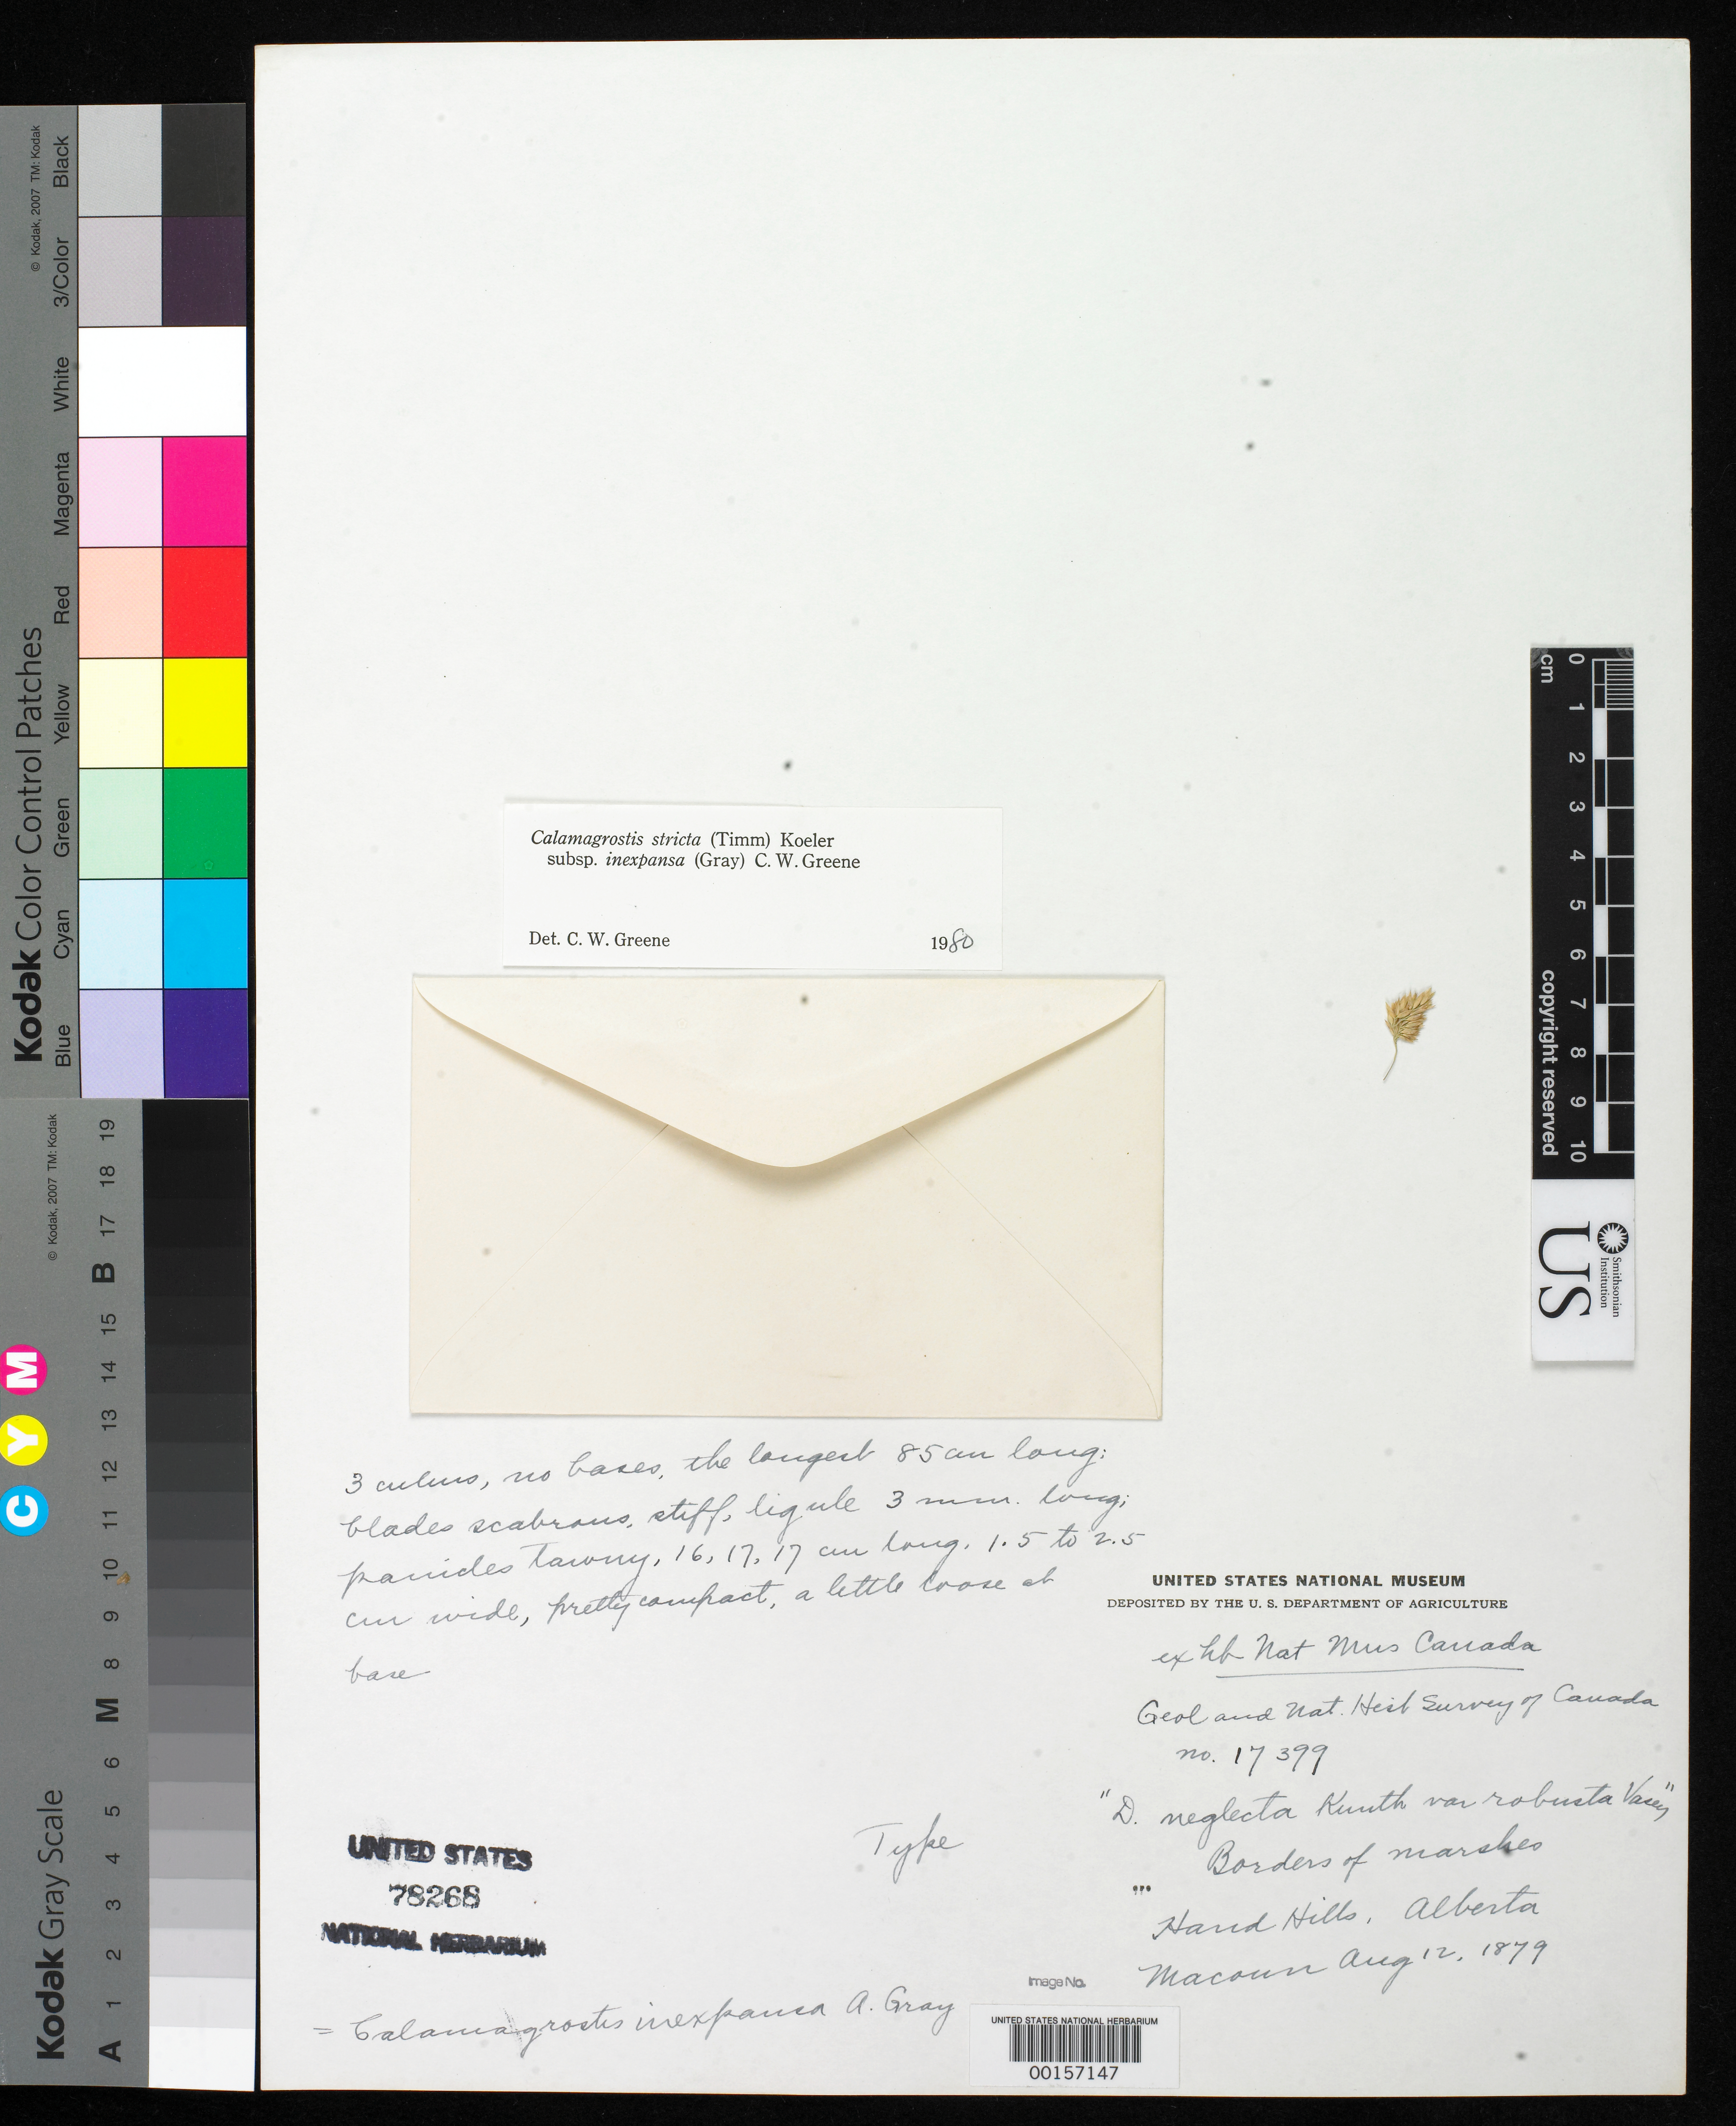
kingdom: Plantae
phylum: Tracheophyta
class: Liliopsida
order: Poales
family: Poaceae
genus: Calamagrostis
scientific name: Calamagrostis neglecta var. wrightii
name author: Kearney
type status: Type Fragment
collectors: J. Macoun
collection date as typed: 12 --- 1879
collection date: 1879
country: Canada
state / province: Alberta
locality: Hand hills, borders of marshes or in water.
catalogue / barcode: US 78268